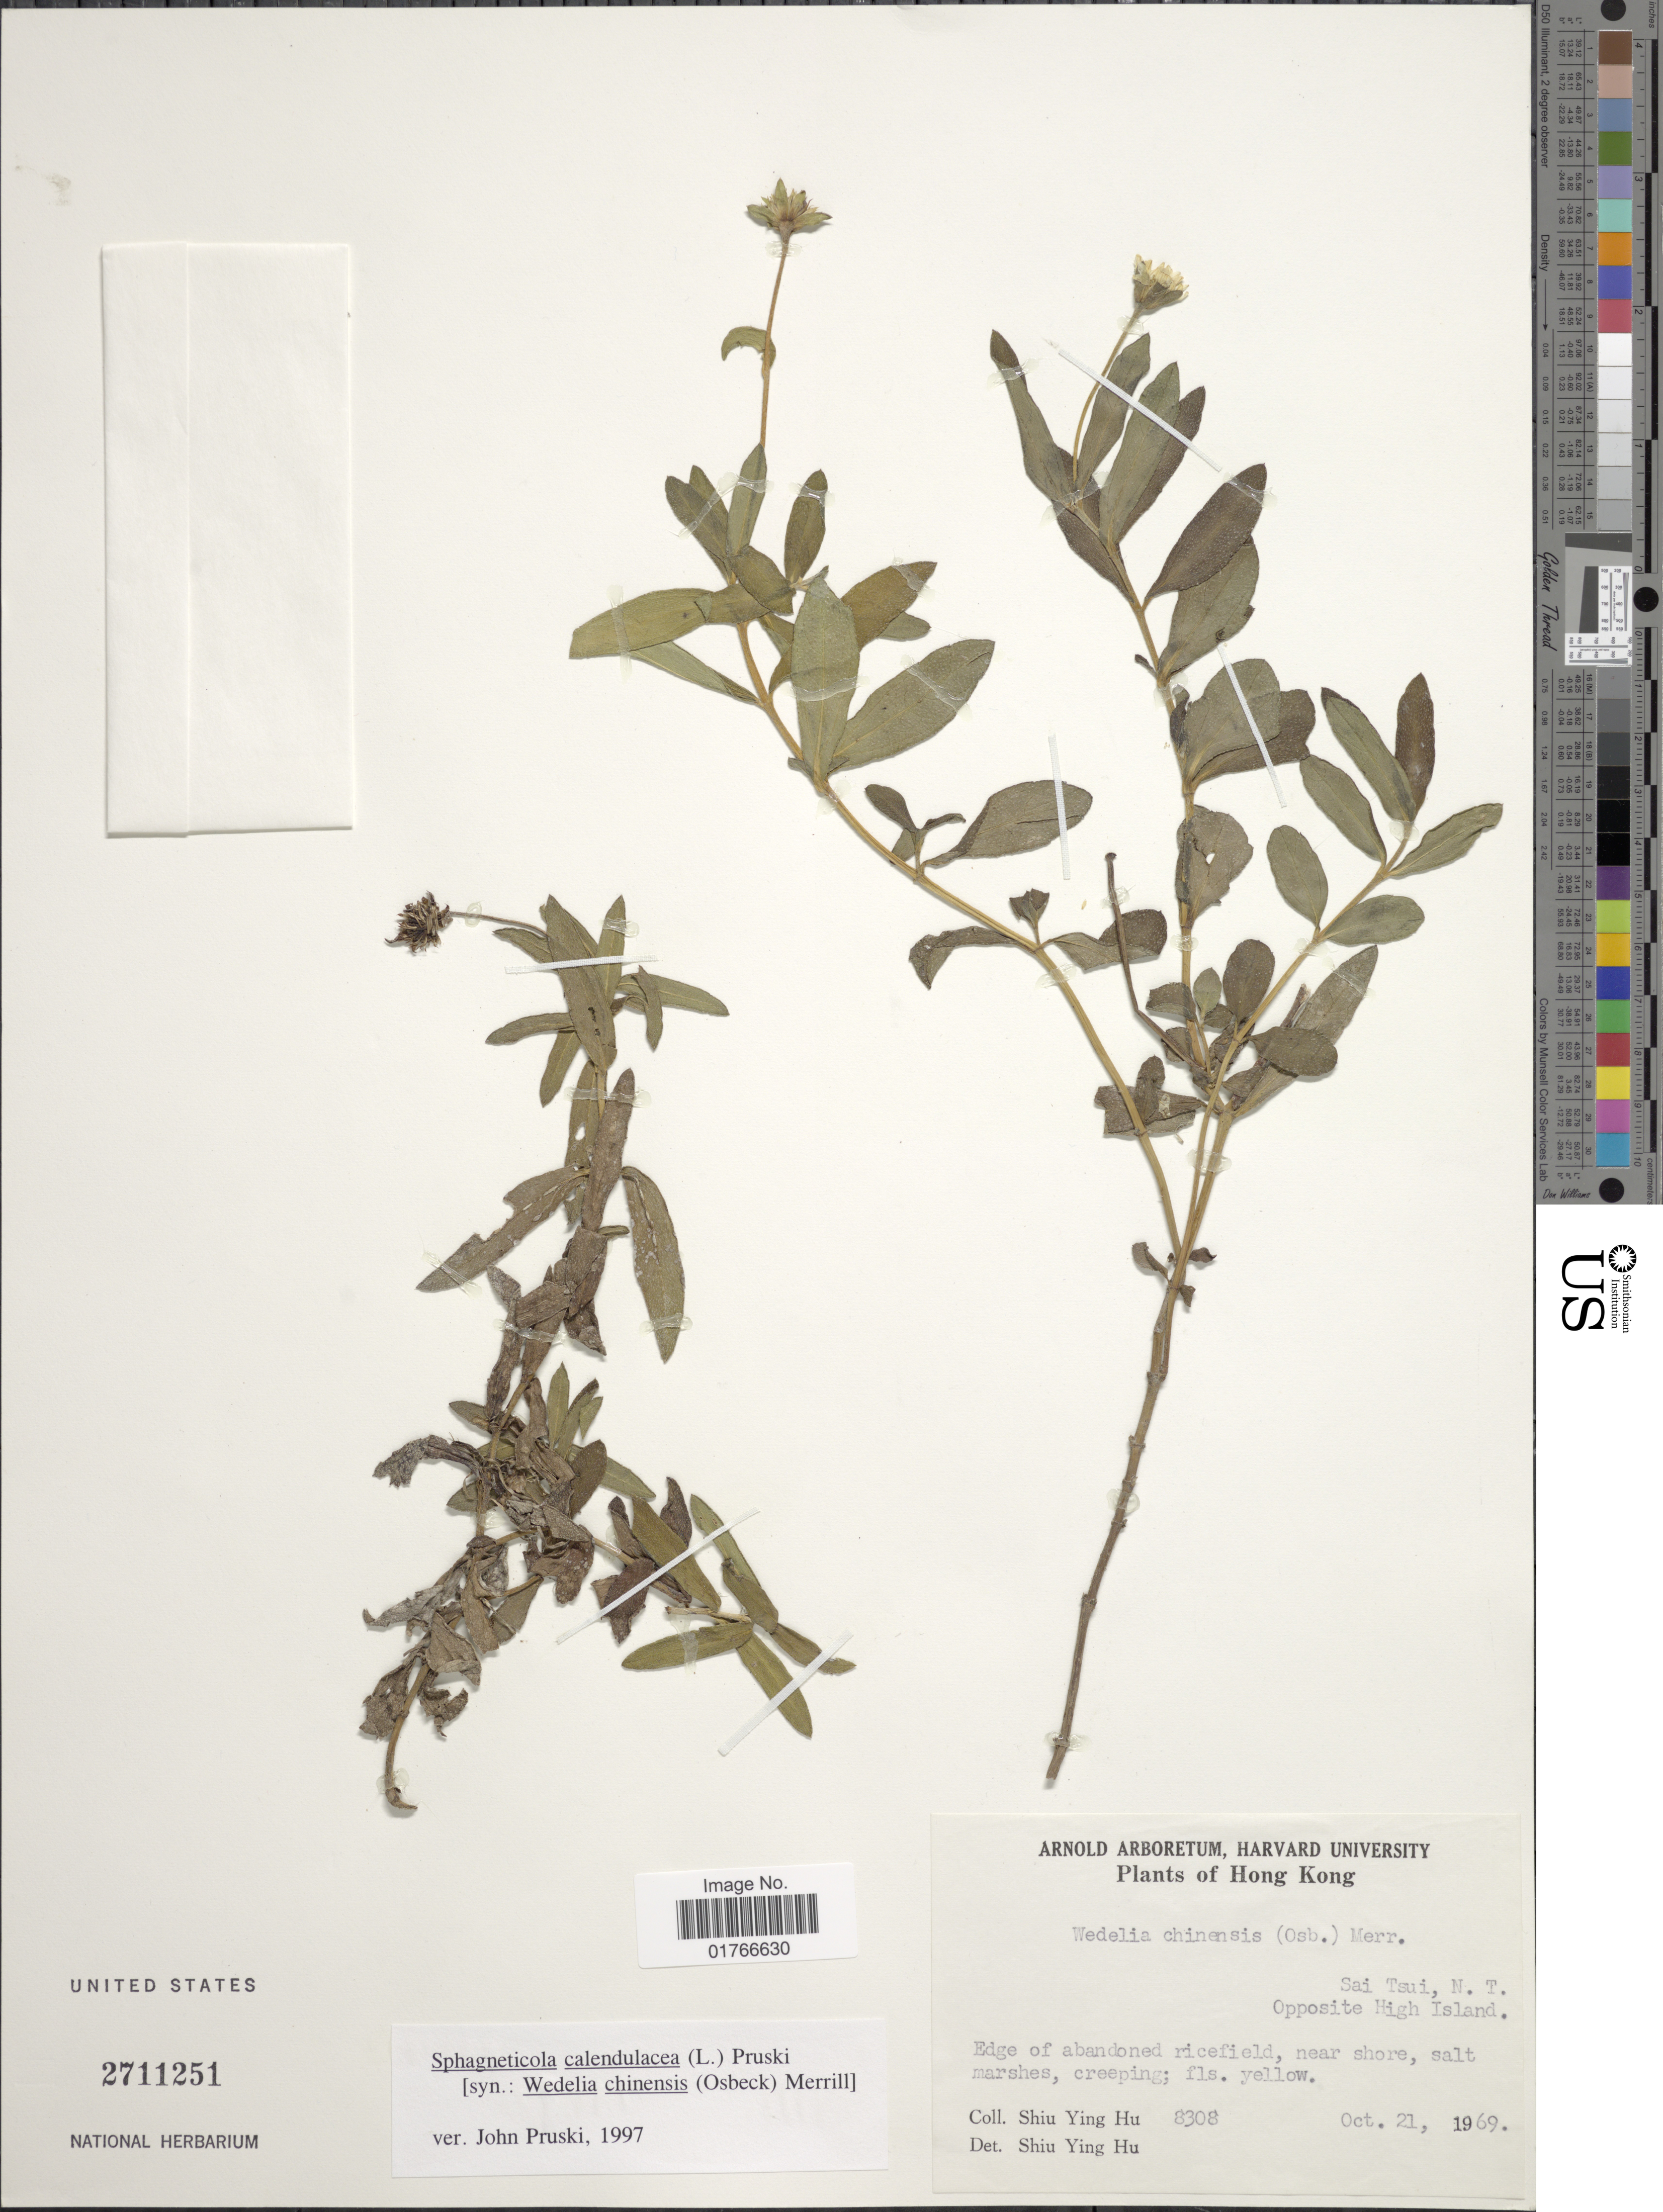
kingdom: Plantae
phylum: Tracheophyta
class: Magnoliopsida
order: Asterales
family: Asteraceae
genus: Sphagneticola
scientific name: Sphagneticola calendulacea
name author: (L.) Pruski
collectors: S. Y. Hu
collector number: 8308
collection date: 1969-10-21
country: China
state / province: Hong Kong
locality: Sai Tsui, N. T., Opposite High Island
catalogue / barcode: US 2711251